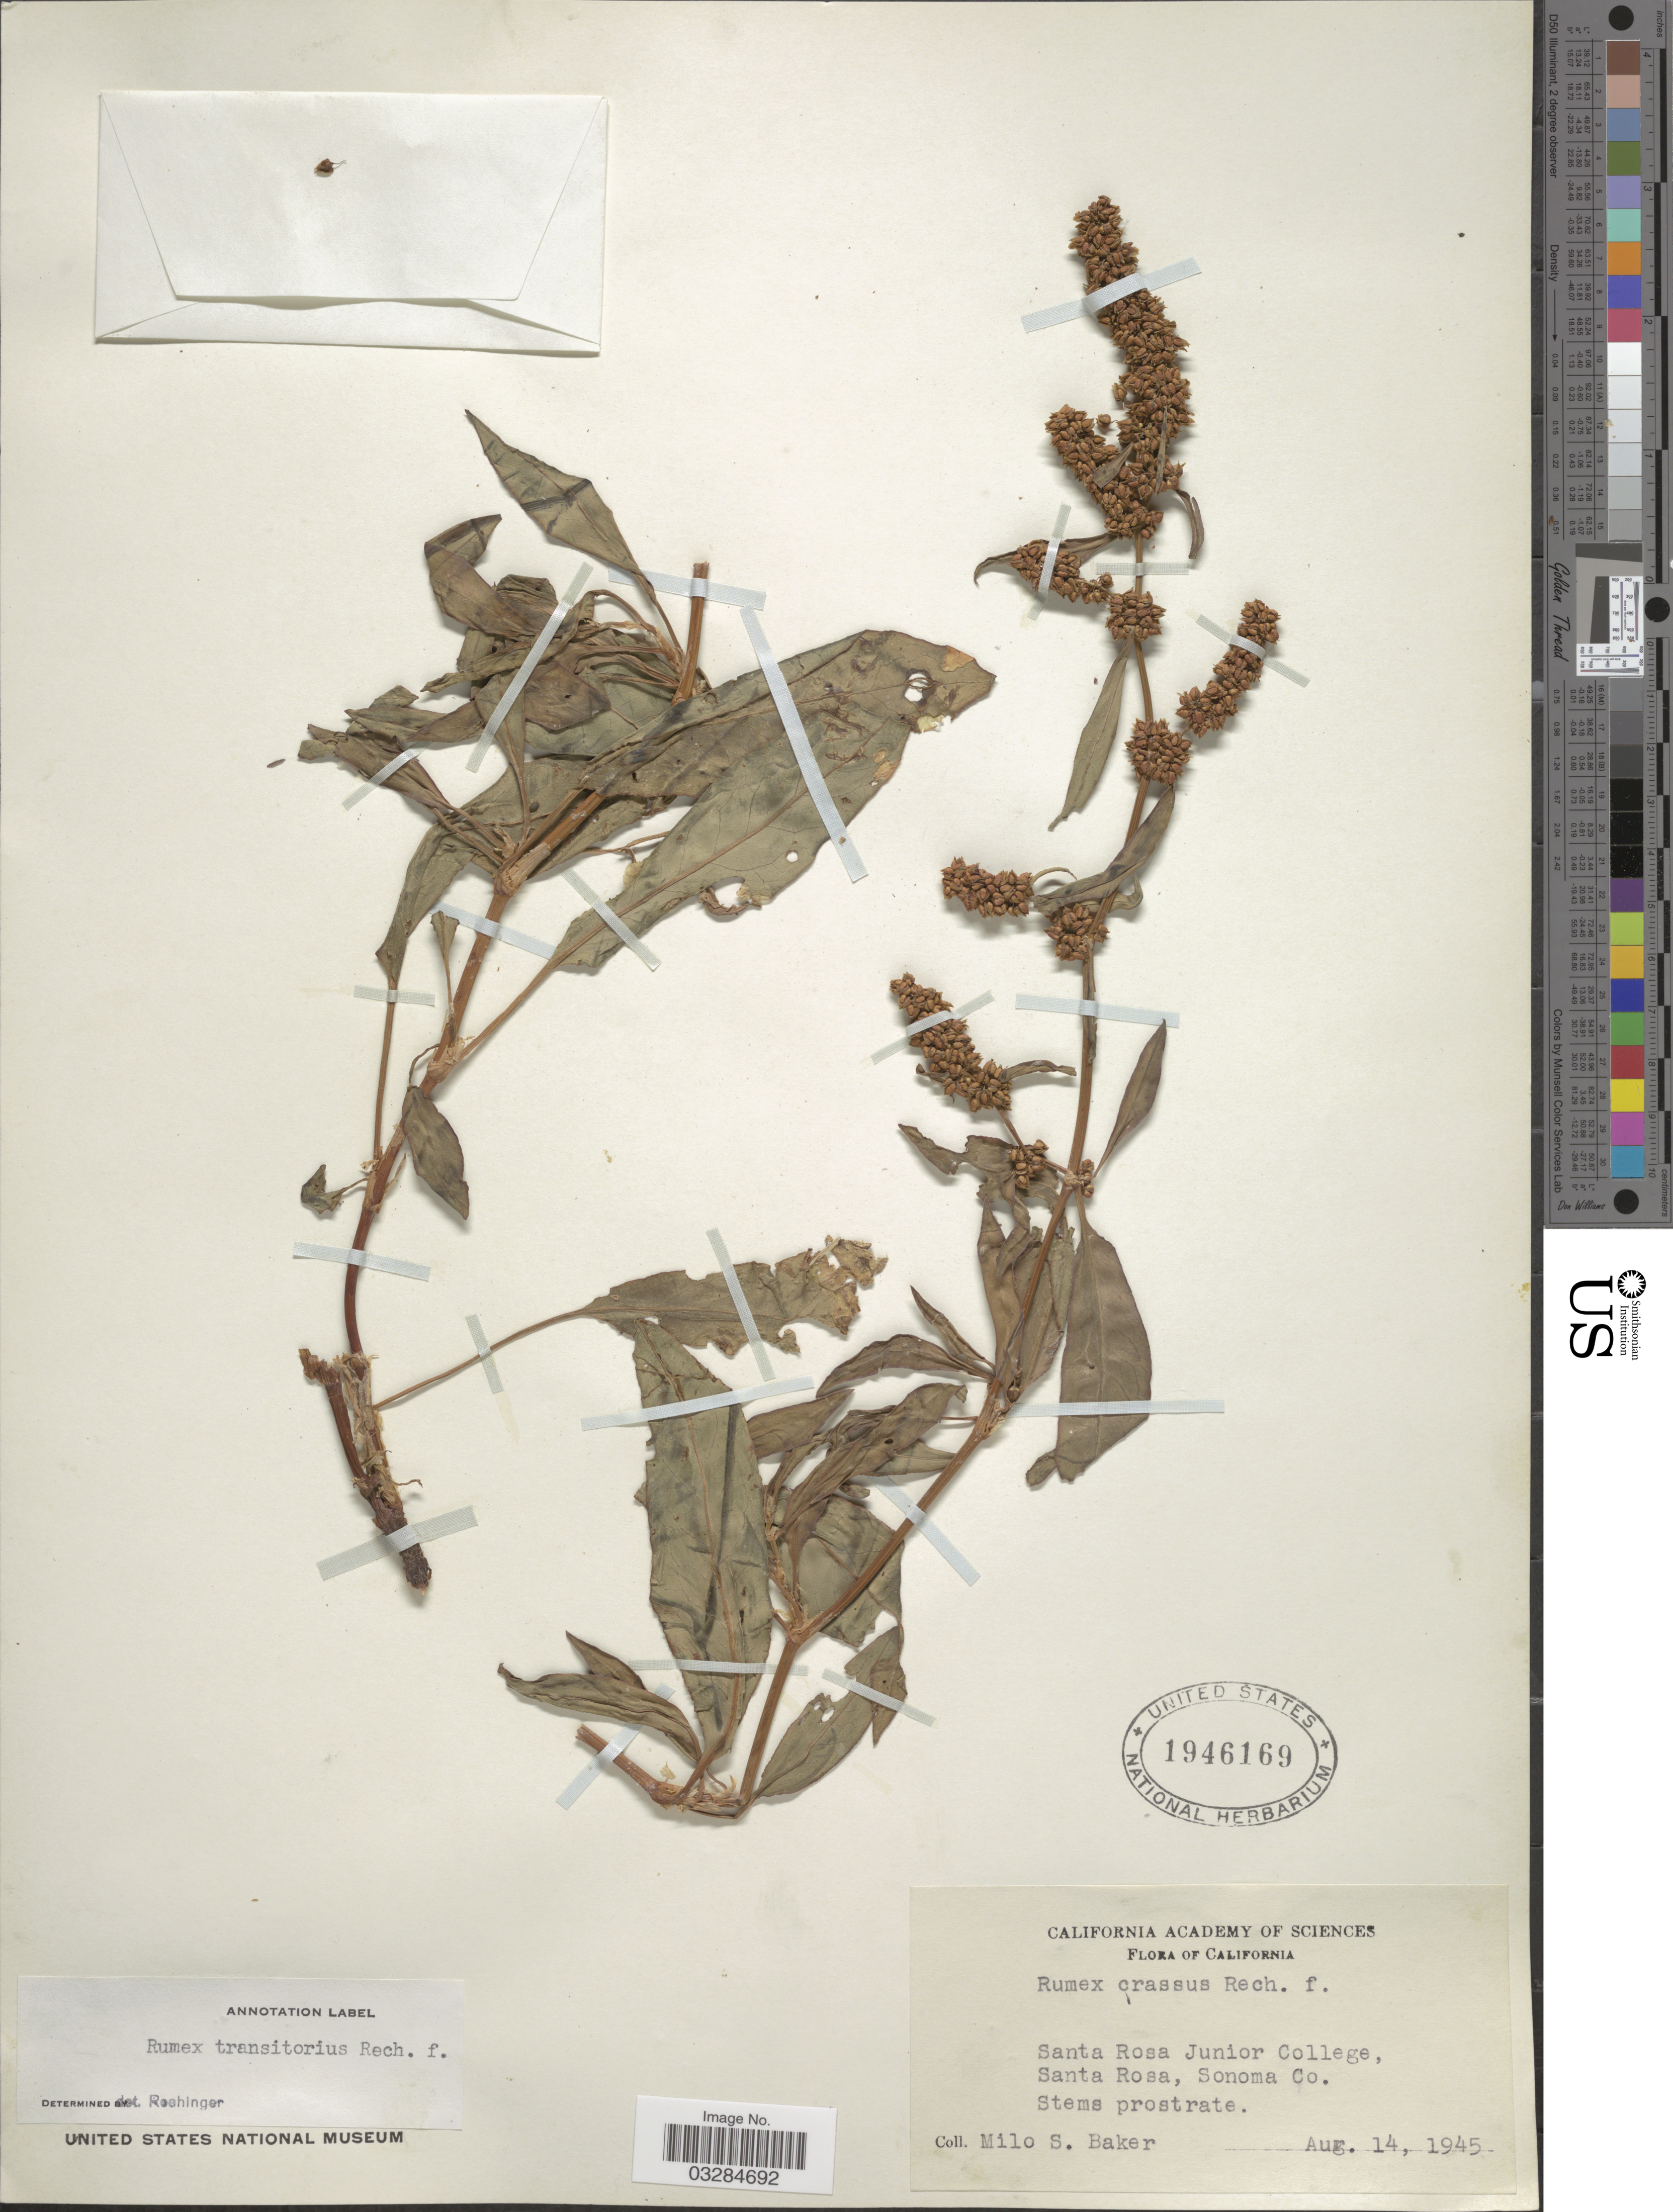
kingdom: Plantae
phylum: Tracheophyta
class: Magnoliopsida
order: Caryophyllales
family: Polygonaceae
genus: Rumex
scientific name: Rumex transitorius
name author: Rech. f.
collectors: M. S. Baker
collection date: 1945-08-14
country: United States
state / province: California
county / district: Sonoma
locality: Santa Rosa Junior College, Santa Rosa, Sonoma Co.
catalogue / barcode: US 1946169